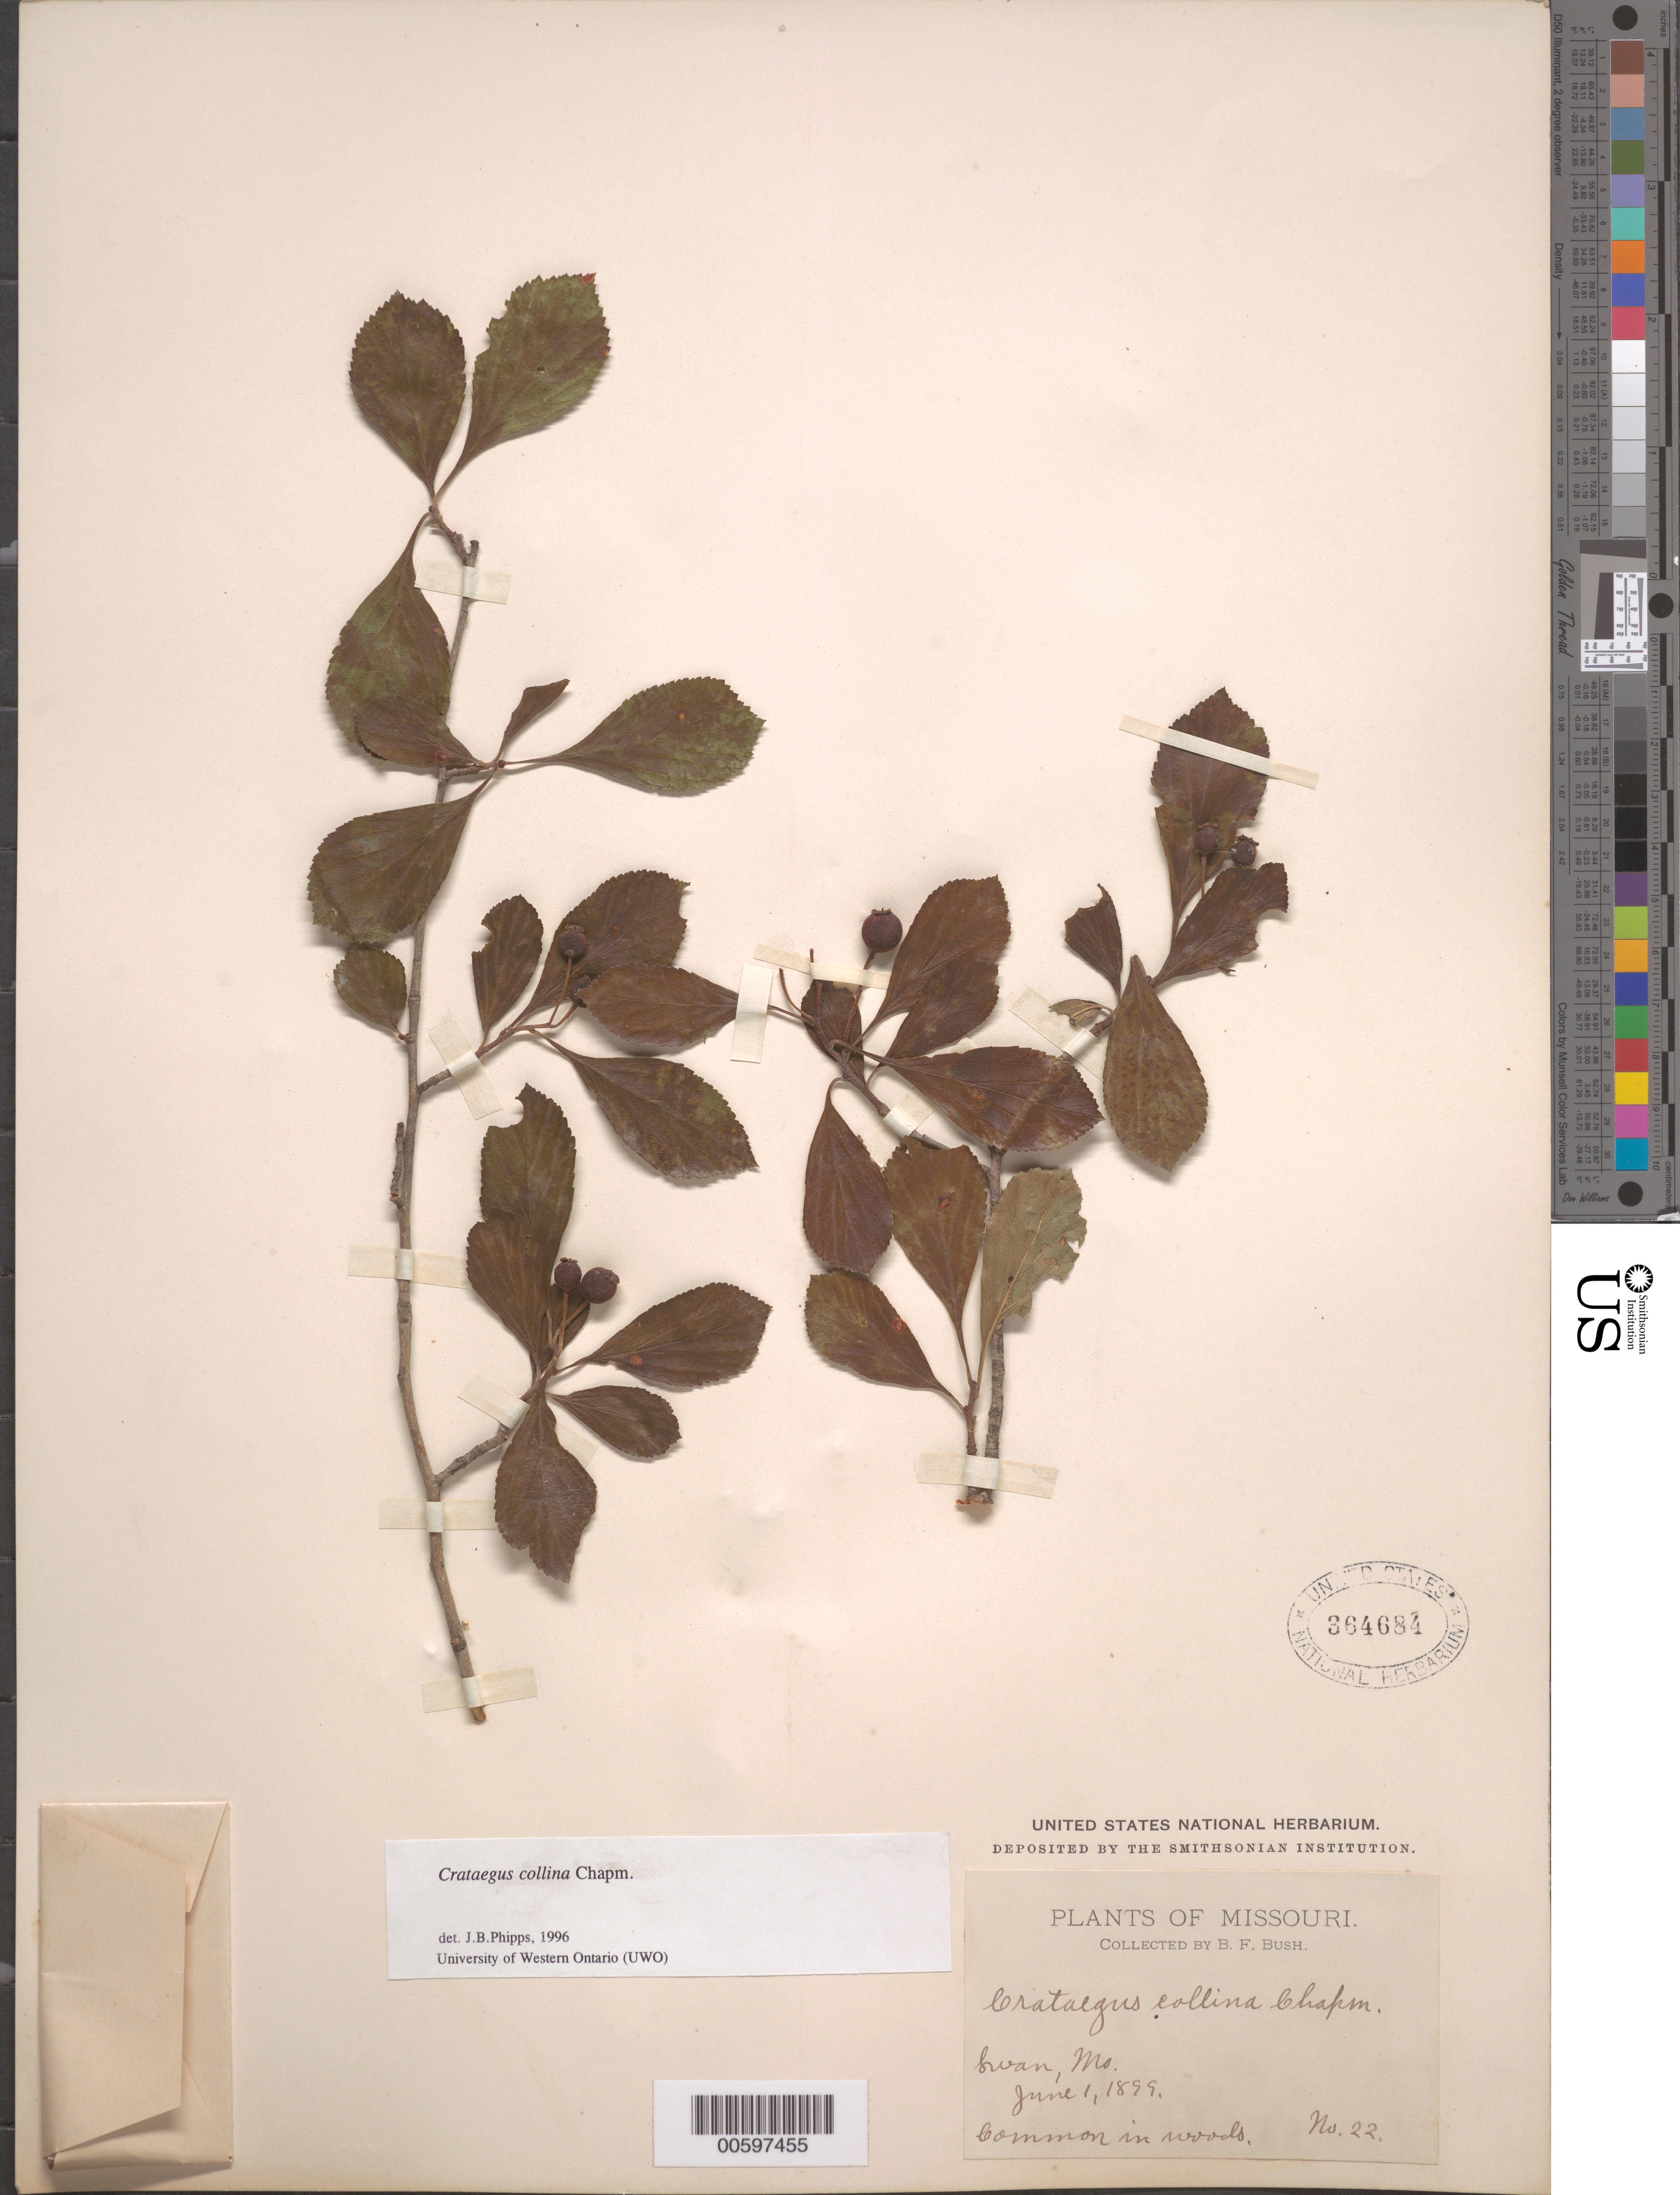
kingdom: Plantae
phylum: Tracheophyta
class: Magnoliopsida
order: Rosales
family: Rosaceae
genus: Crataegus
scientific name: Crataegus collina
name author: Chapm.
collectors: B. F. Bush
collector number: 22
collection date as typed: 01 Jun 1899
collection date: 1899-06-01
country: United States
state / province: Missouri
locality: Swan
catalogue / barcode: US 364684